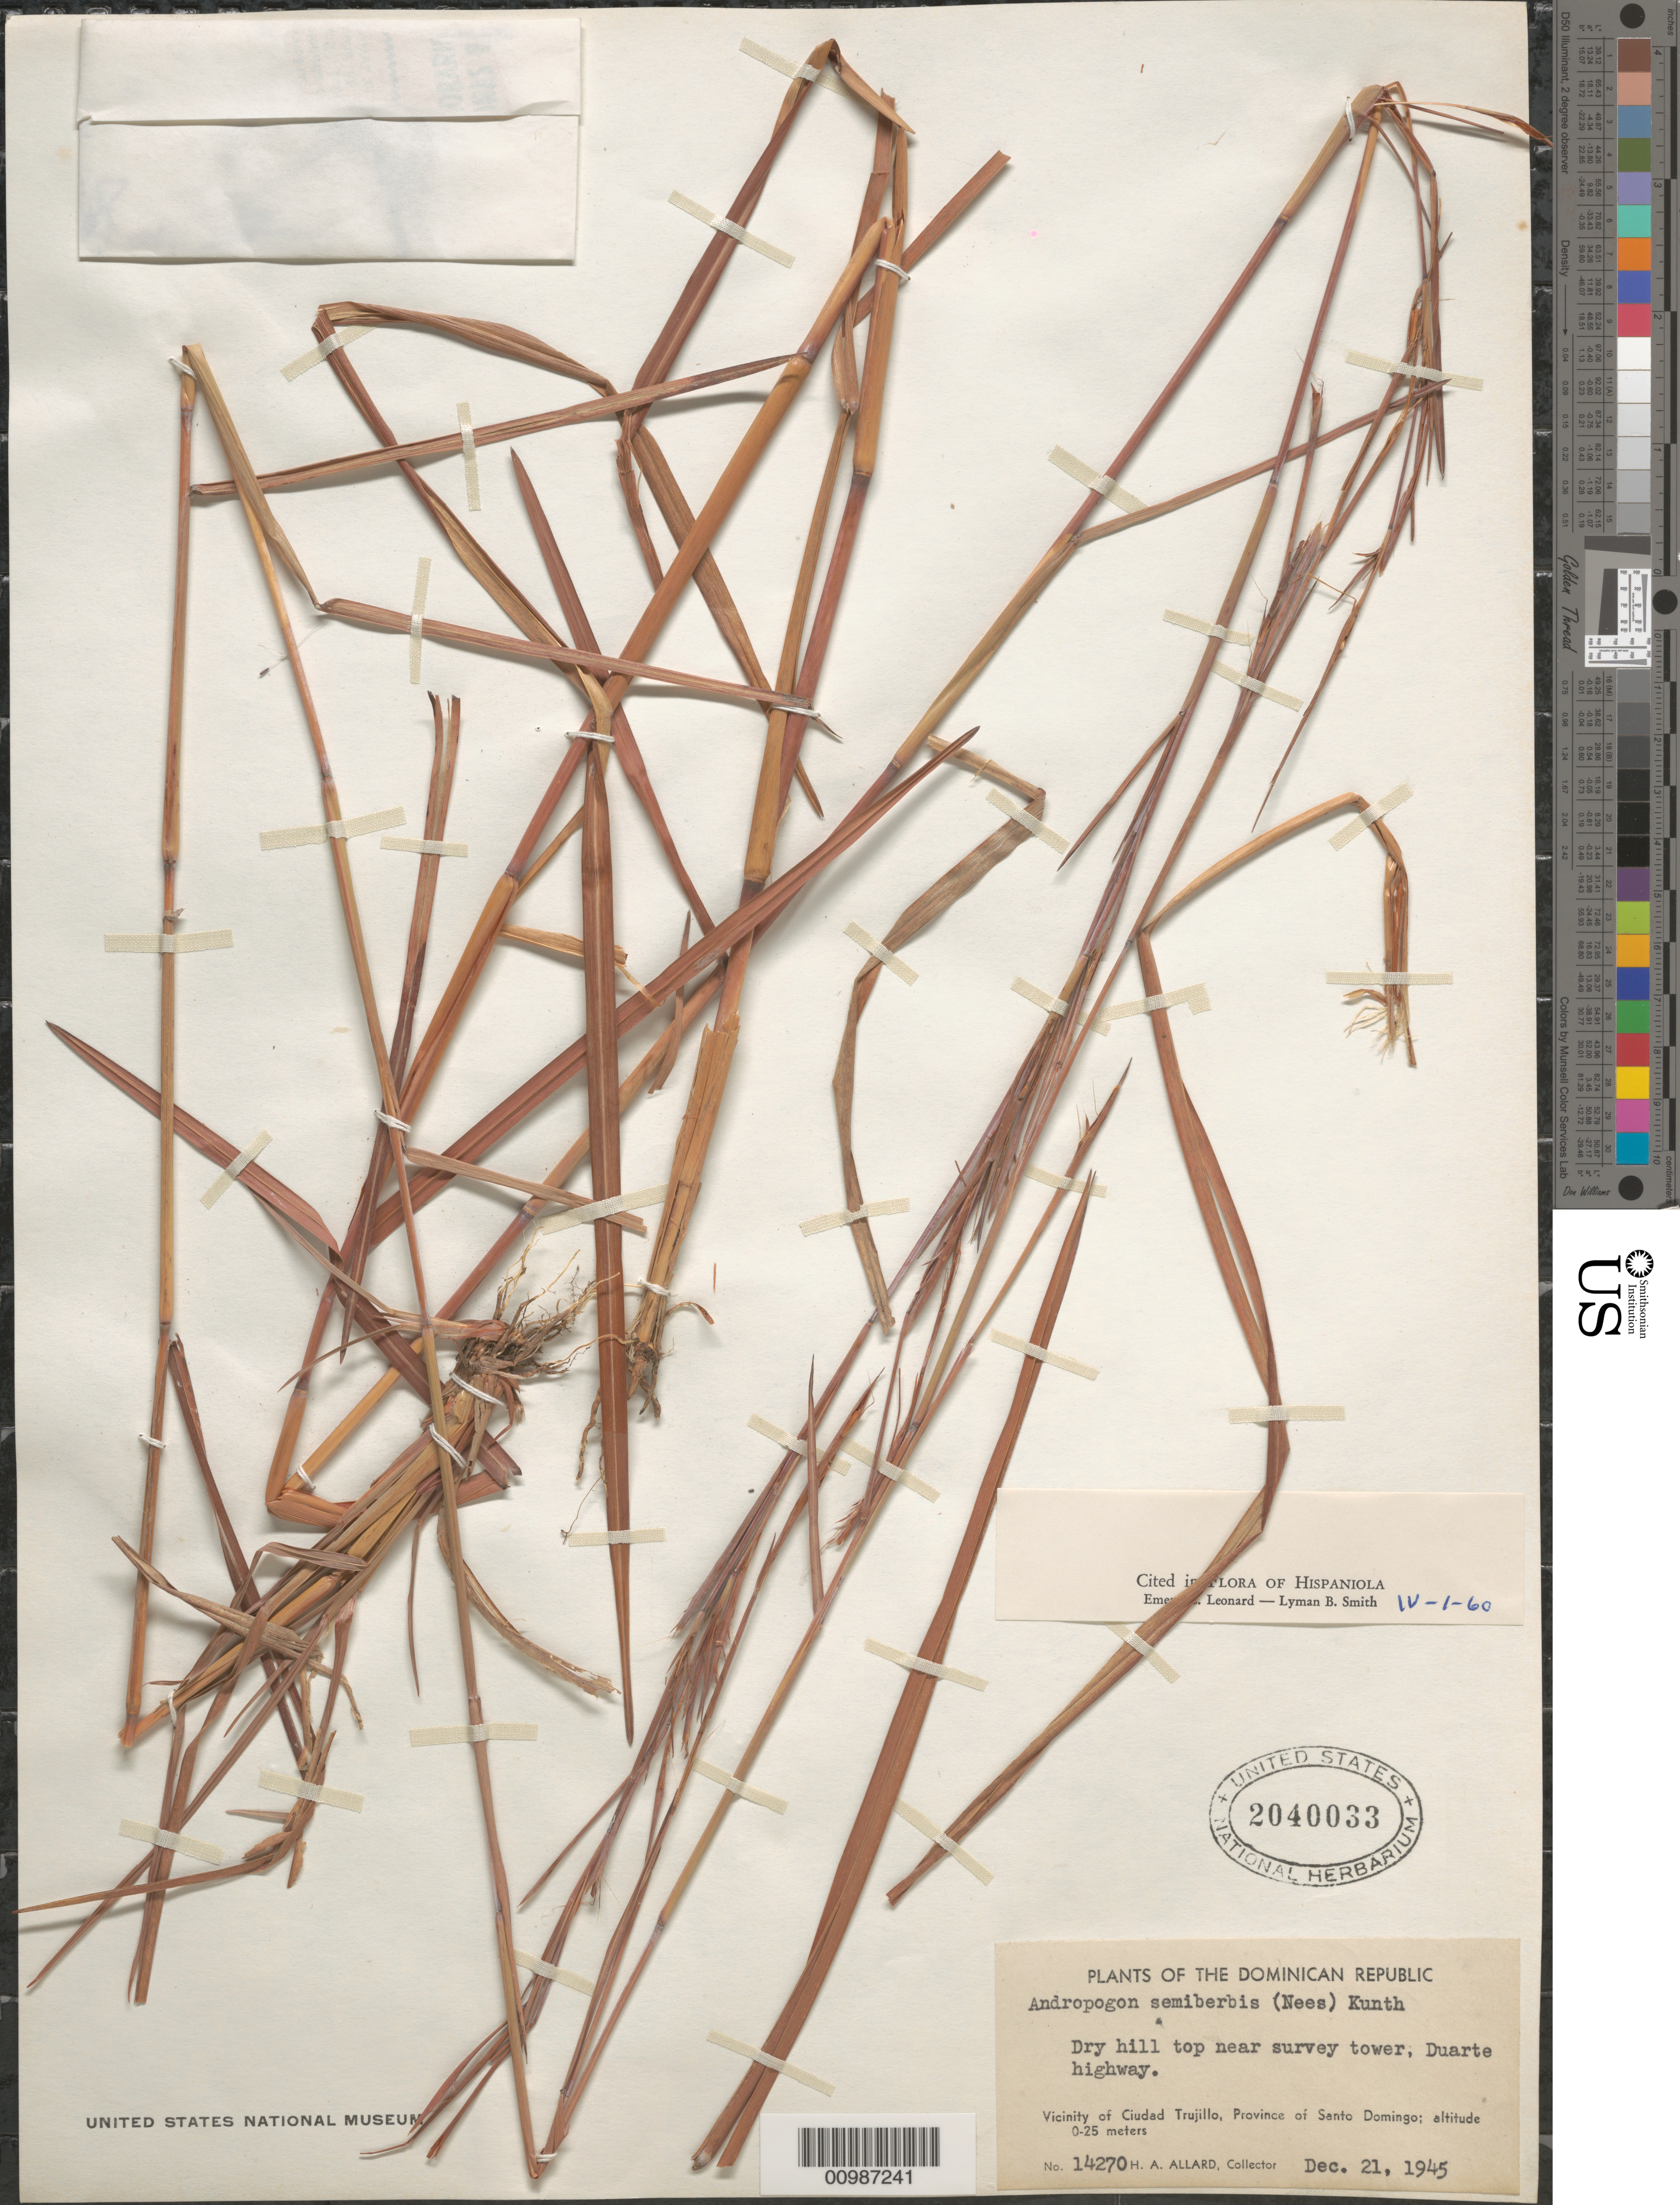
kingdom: Plantae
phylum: Tracheophyta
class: Liliopsida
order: Poales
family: Poaceae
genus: Andropogon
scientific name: Andropogon semiberbis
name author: (Nees) Kunth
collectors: H. A. Allard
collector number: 14270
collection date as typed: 21 Dec 1945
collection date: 1945-12-21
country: Dominican Republic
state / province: Distrito Nacional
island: Hispaniola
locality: Ciudad Trujillo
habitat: dry hilltop near tower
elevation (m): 0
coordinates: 0 N, 0 E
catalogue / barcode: US 2040033